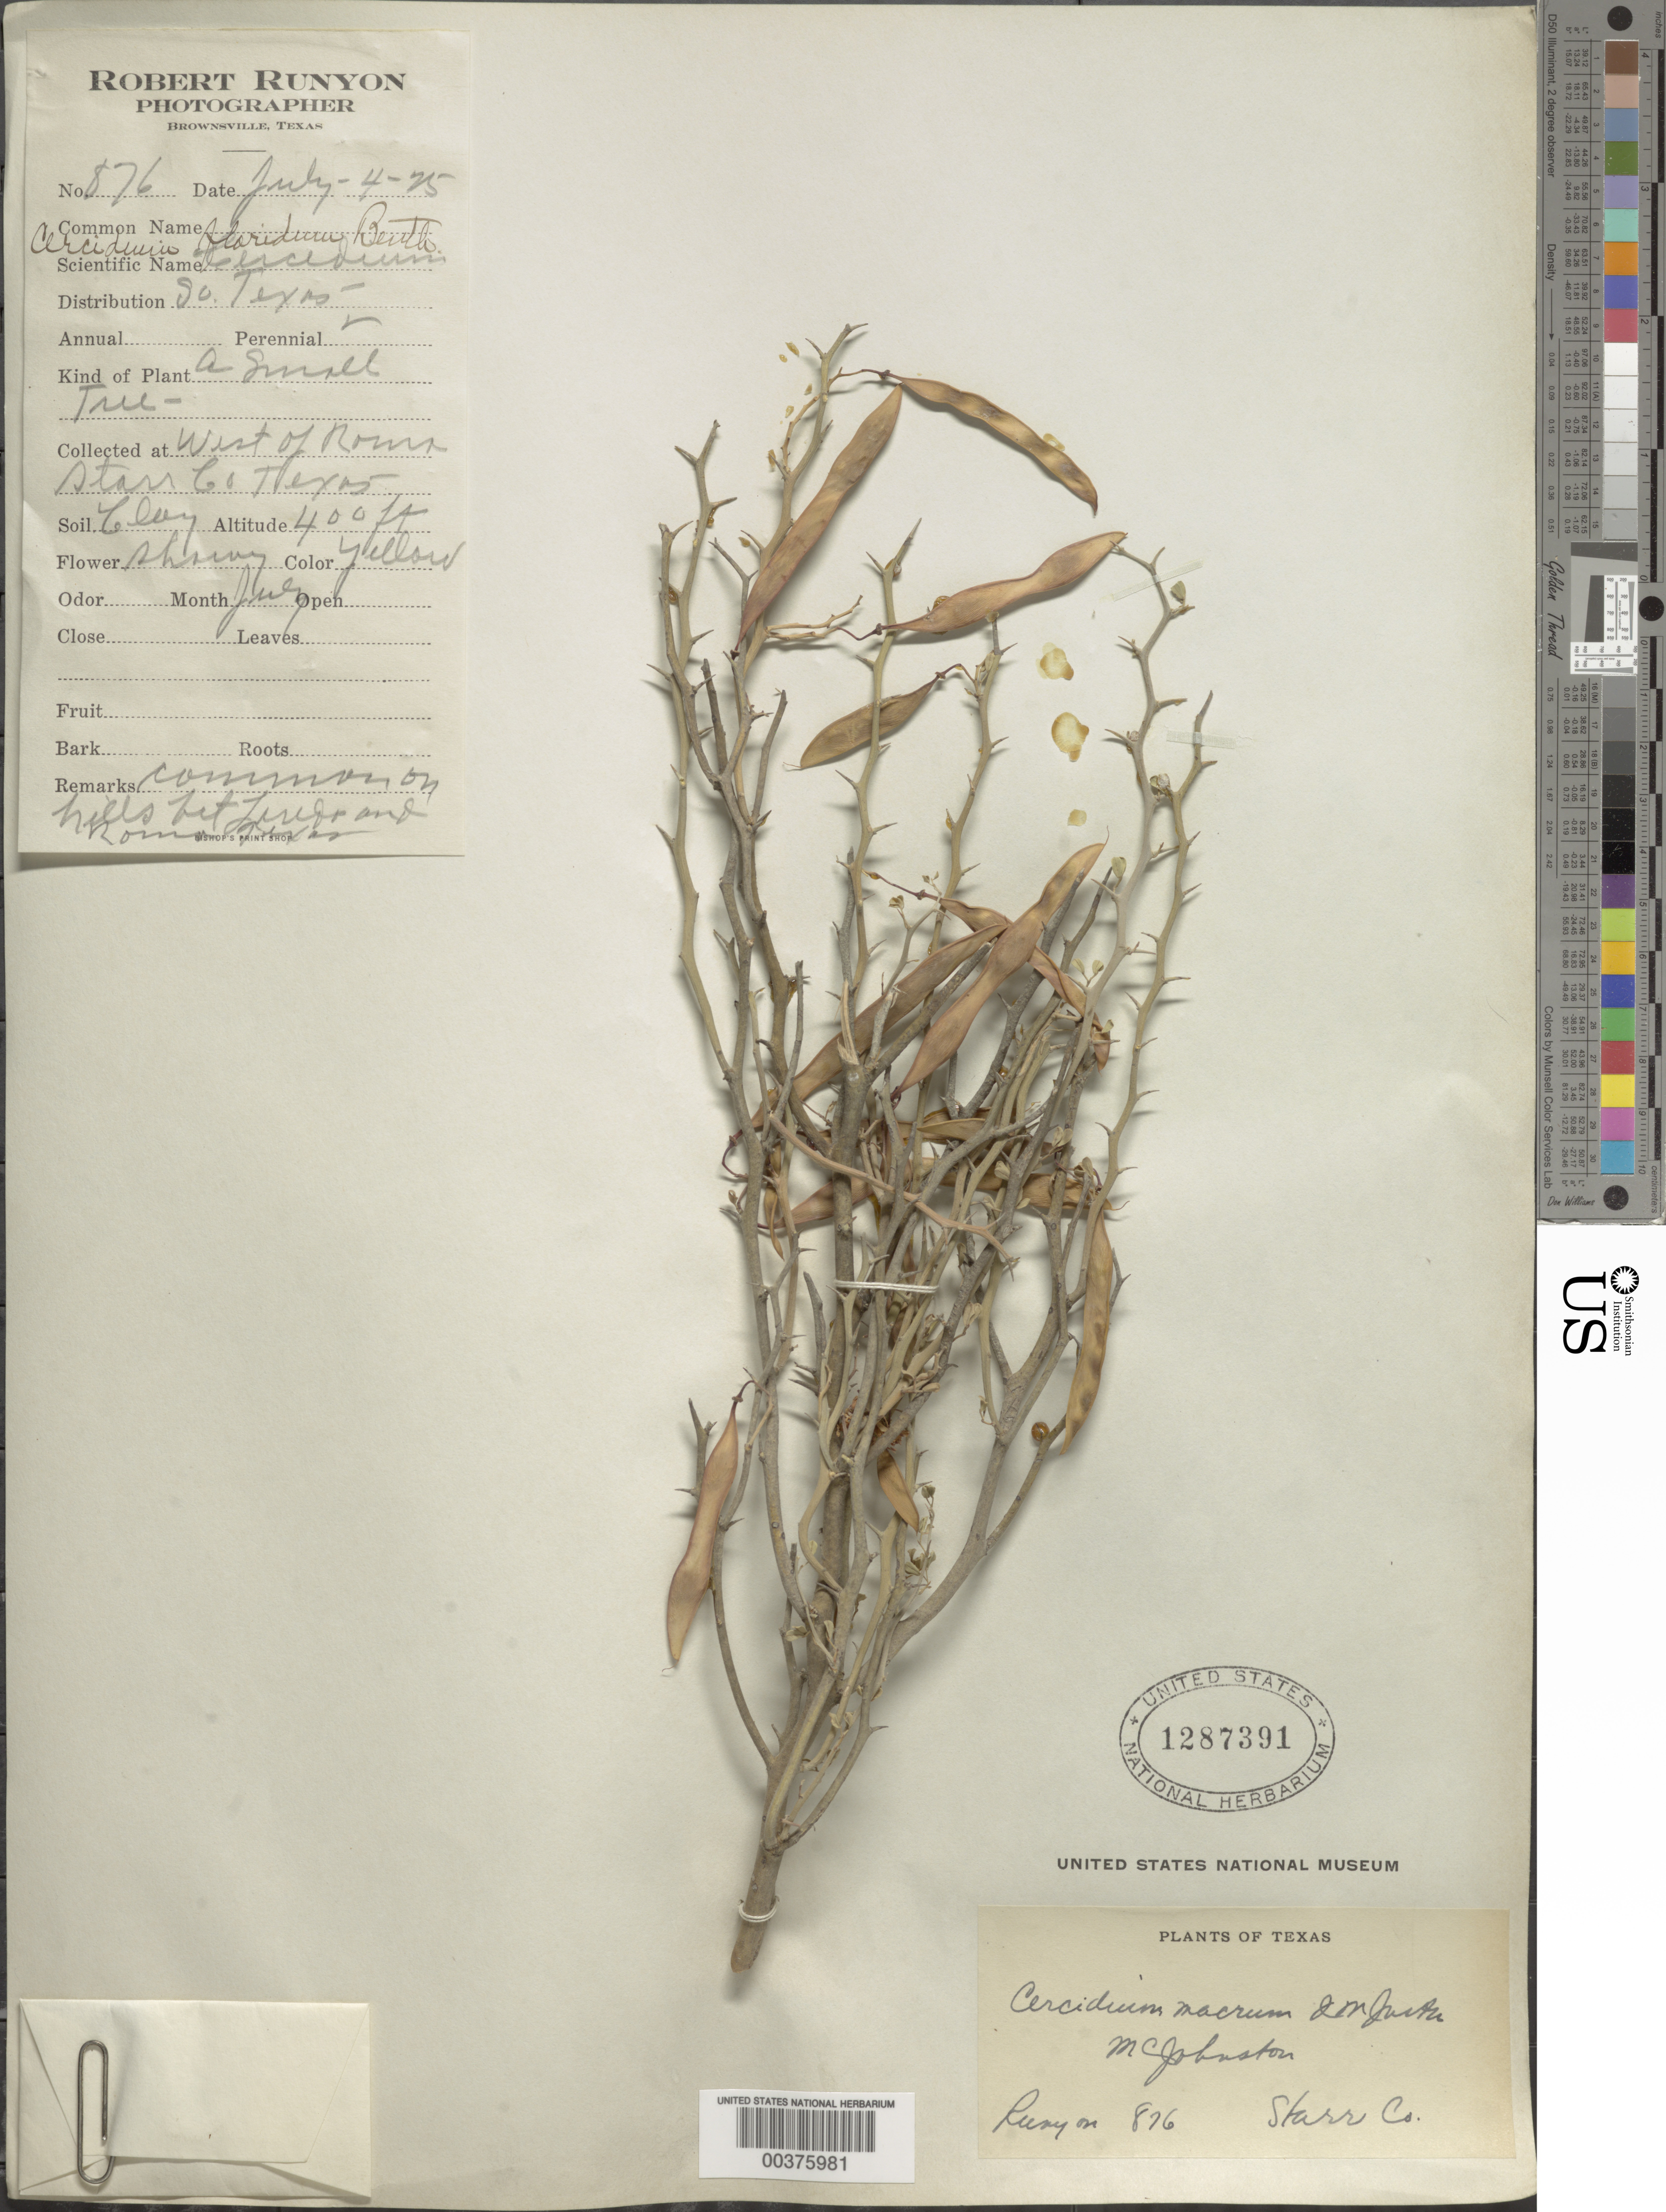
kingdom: Plantae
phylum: Tracheophyta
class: Magnoliopsida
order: Fabales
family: Fabaceae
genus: Parkinsonia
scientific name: Parkinsonia texana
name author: (A. Gray) S. Watson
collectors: R. Runyon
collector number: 876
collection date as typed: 04 Jul 1925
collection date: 1925-07-04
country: United States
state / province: Texas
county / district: Starr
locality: W of rowen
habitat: Clay soil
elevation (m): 122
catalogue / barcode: US 1287391